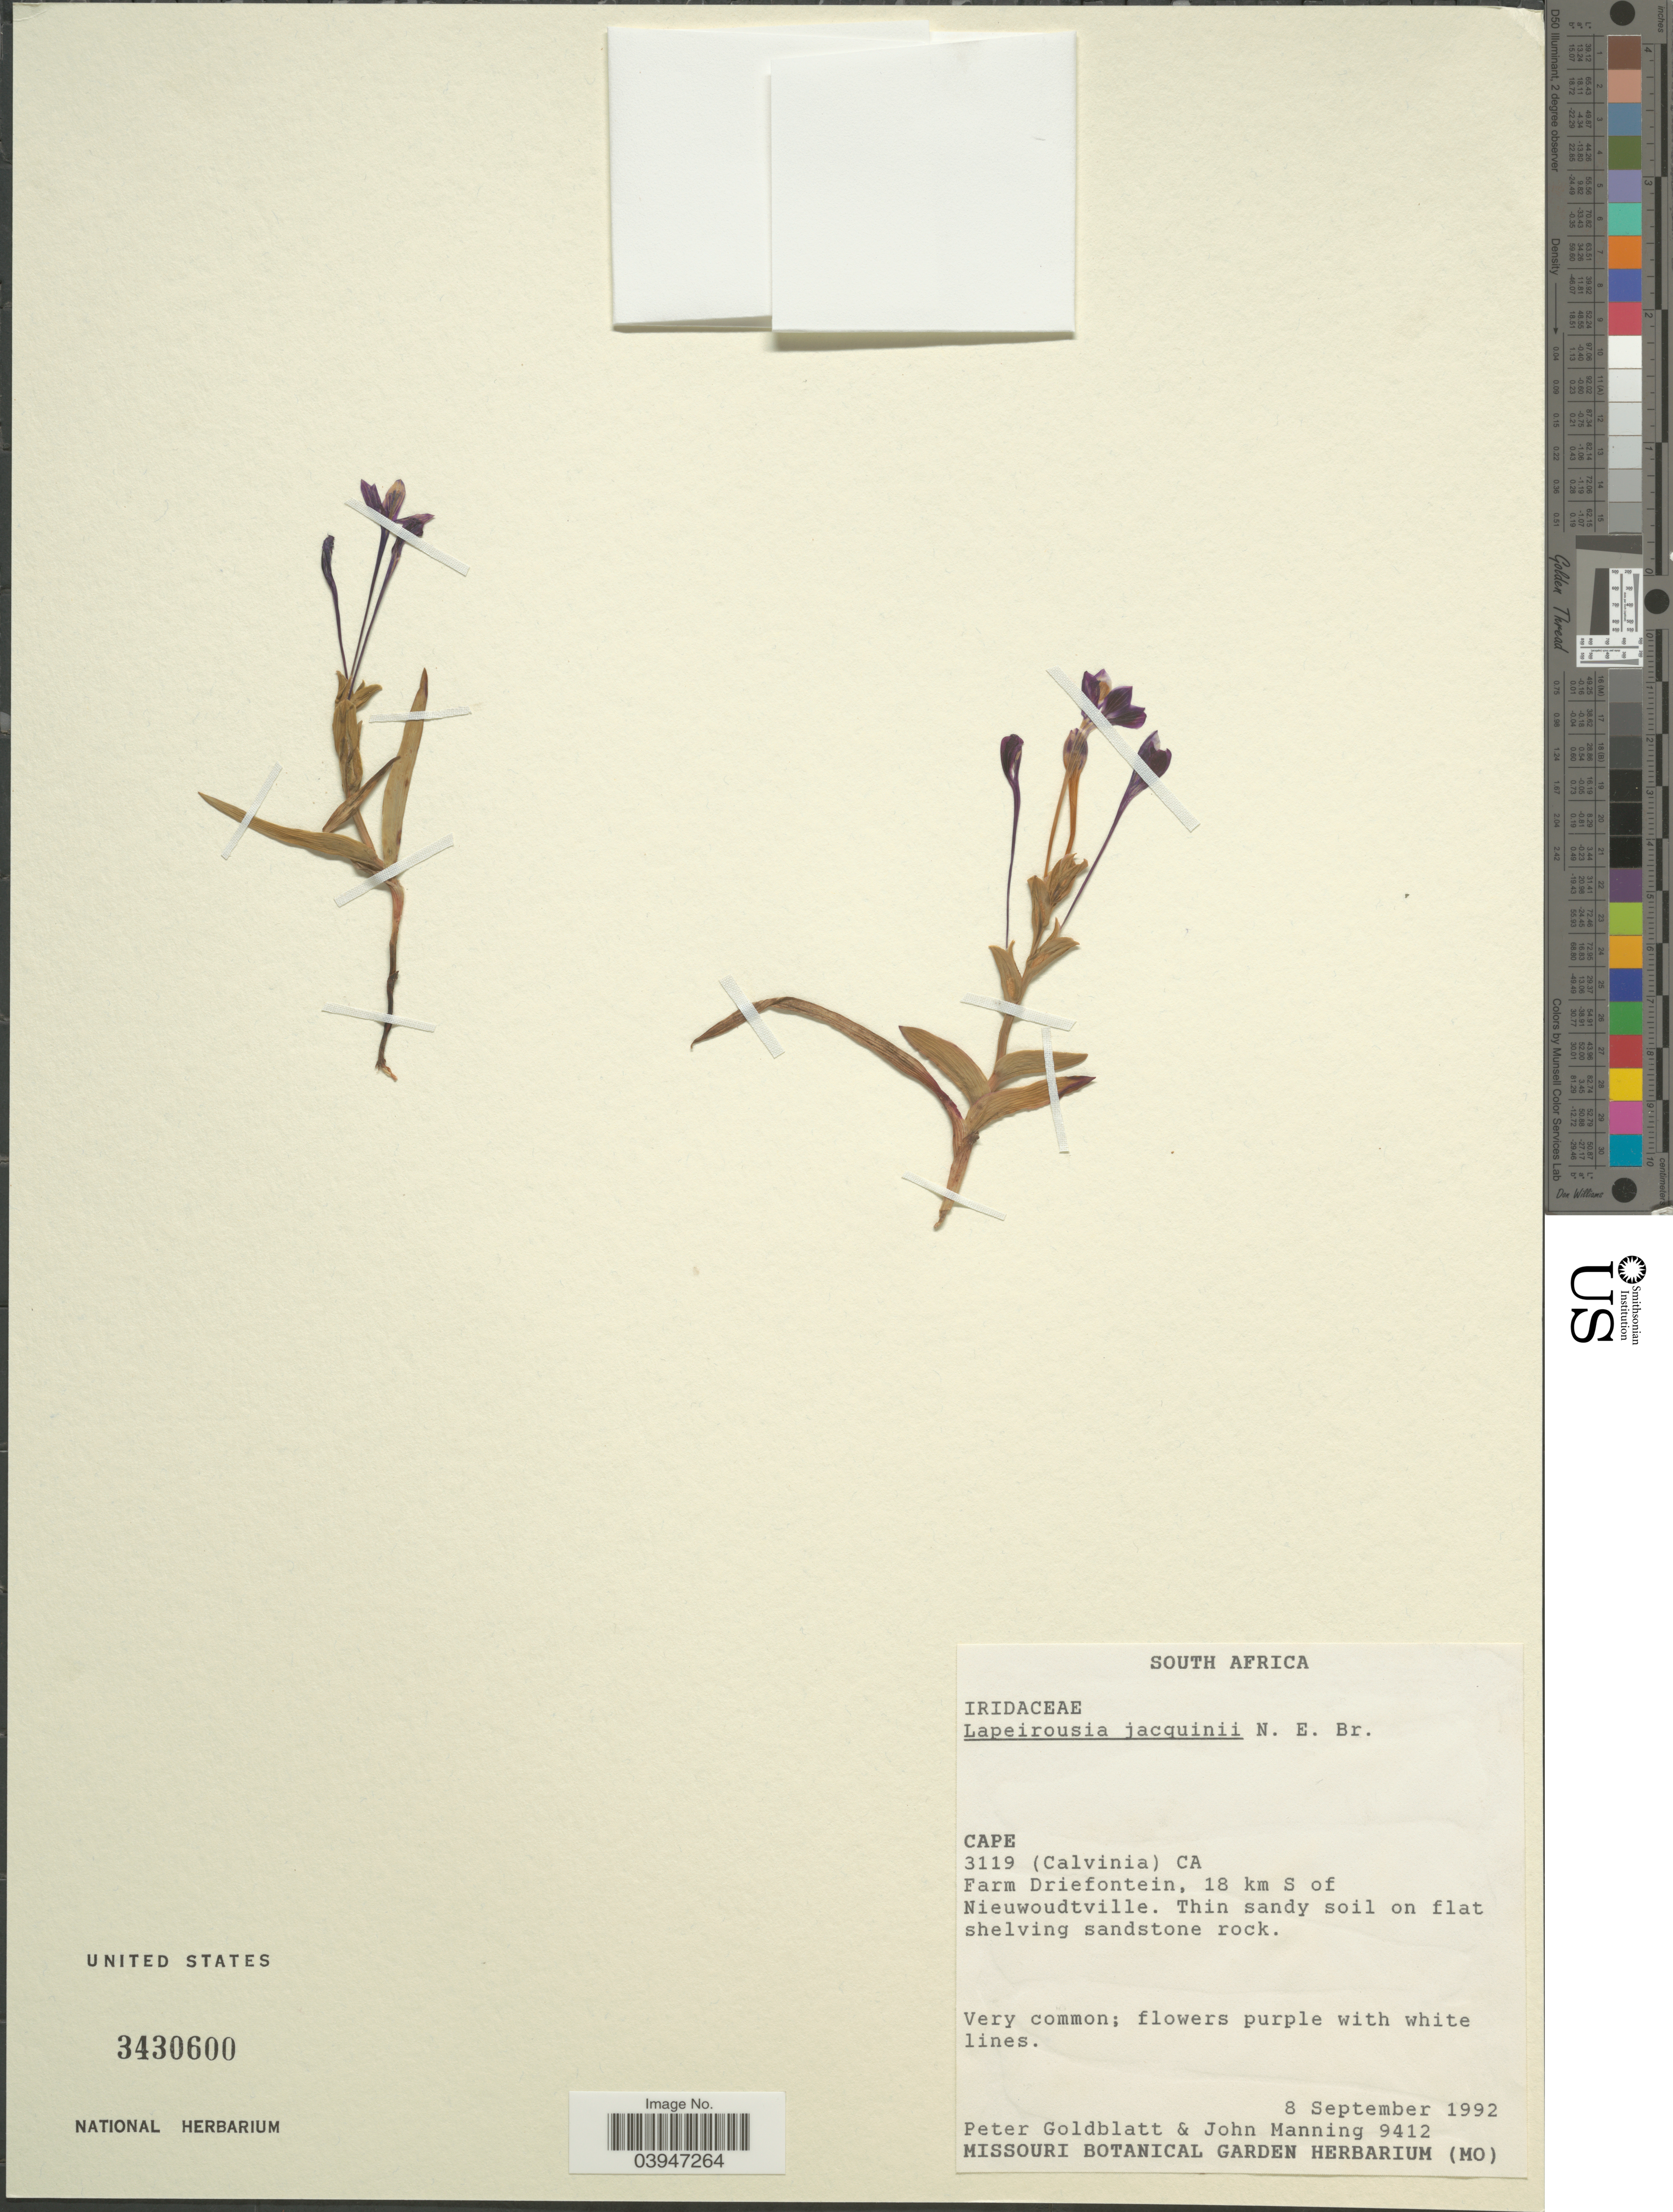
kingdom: Plantae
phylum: Tracheophyta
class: Liliopsida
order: Asparagales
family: Iridaceae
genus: Lapeirousia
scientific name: Lapeirousia jacquinii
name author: N.E. Br.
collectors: P. Goldblatt & J. Manning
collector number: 9412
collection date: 1992-09-08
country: South Africa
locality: Cape. 3119 (Calvinia) CA. Farm Driefontein, 18 km S of Nieuwoudtville.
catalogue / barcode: US 3430600